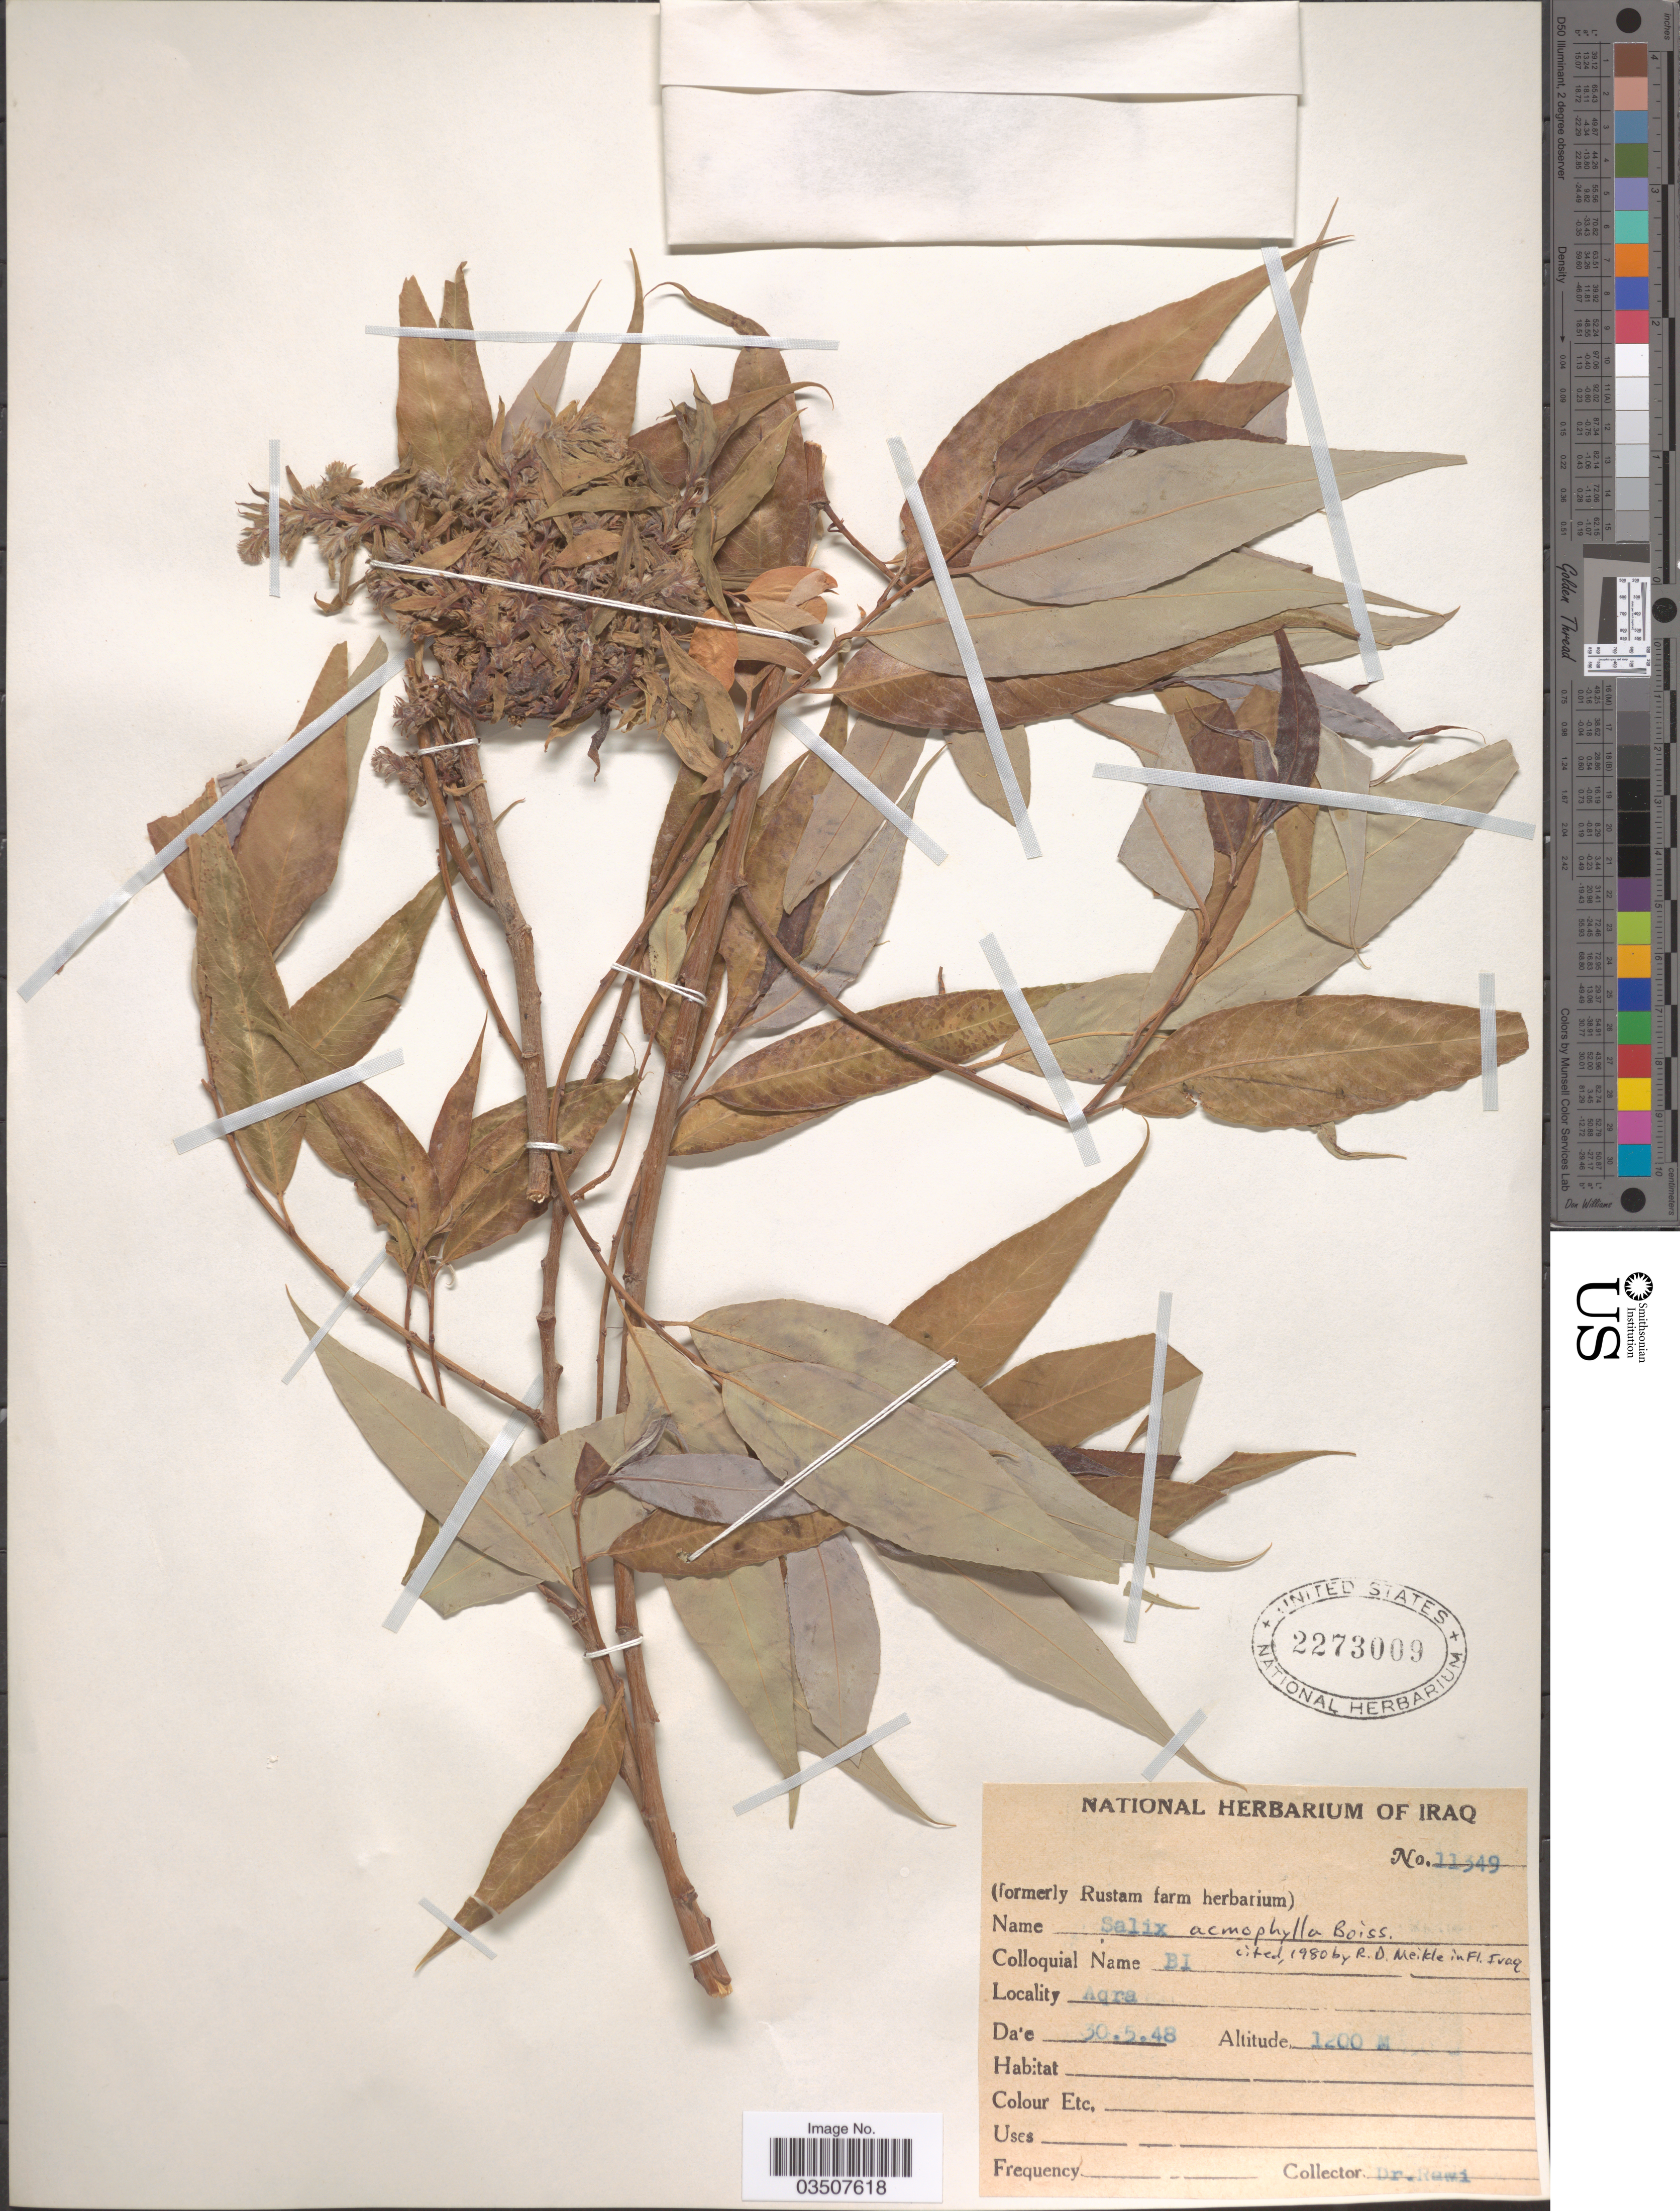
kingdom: Plantae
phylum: Tracheophyta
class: Magnoliopsida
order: Malpighiales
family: Salicaceae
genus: Salix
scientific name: Salix acmophylla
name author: Boiss.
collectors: -. Rawi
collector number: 11349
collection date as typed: Transcribed d/m/y: 30/5/48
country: Iraq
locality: Aqra.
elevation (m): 1200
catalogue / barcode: US 2273009